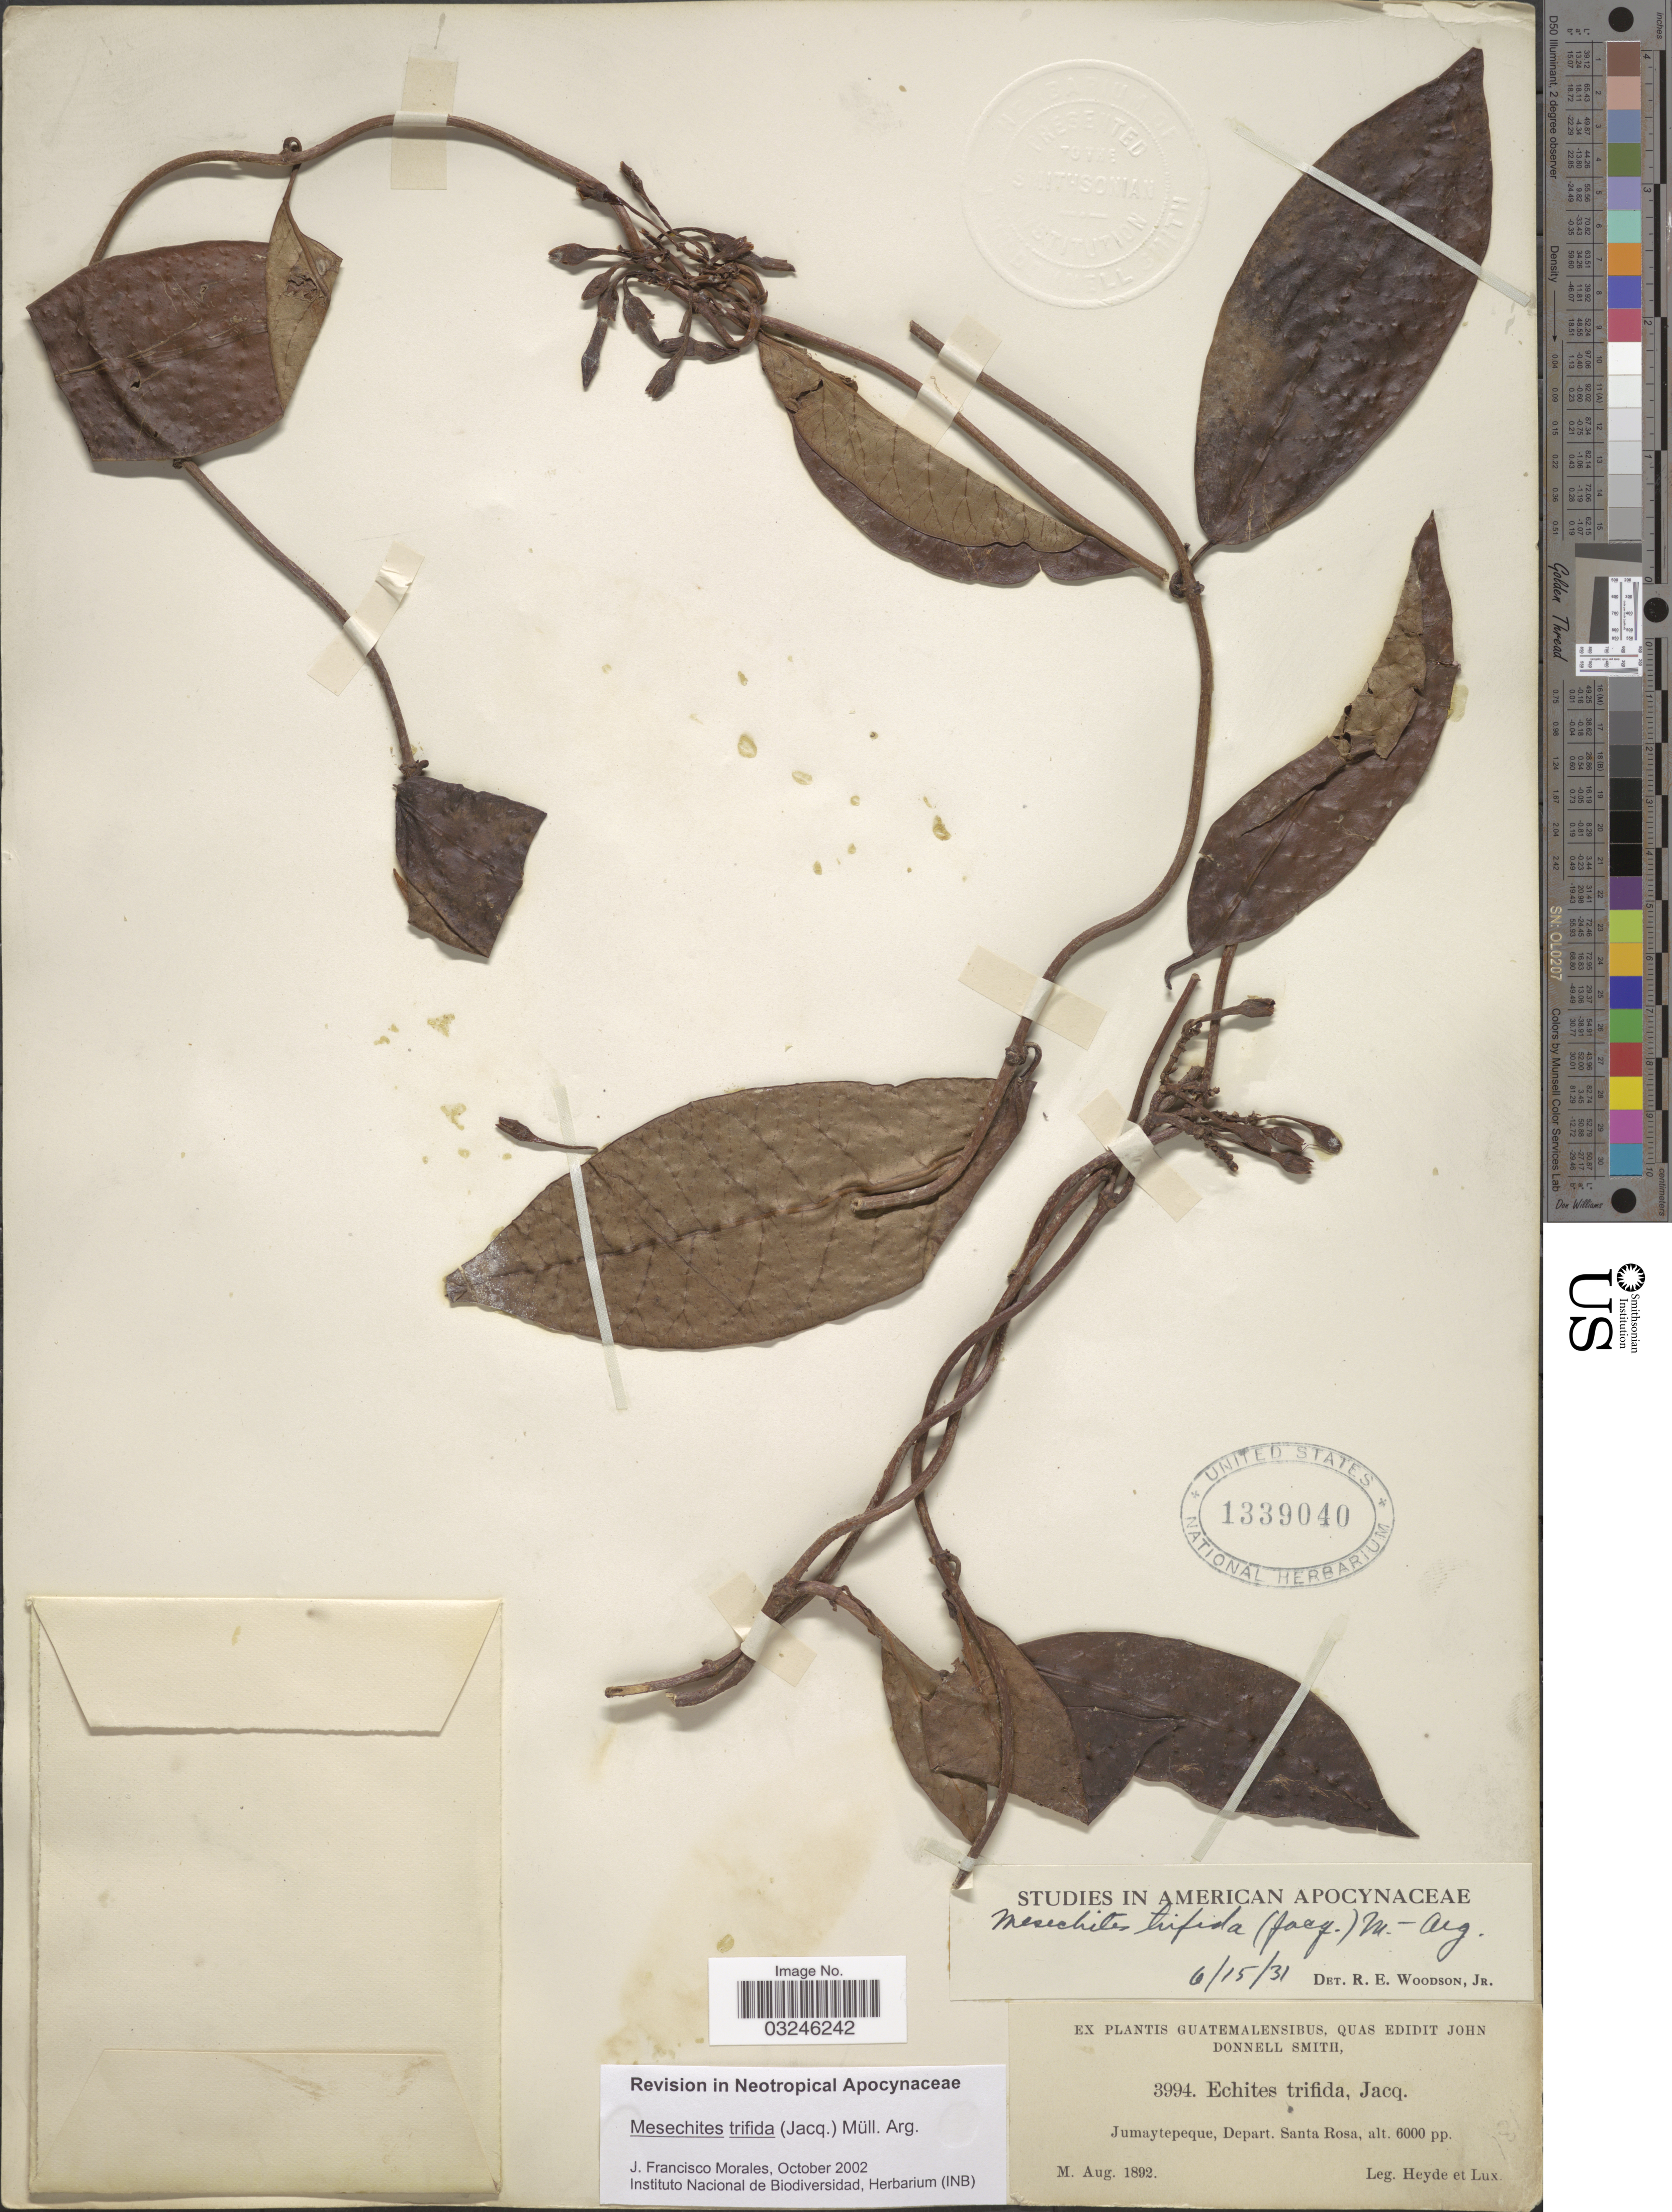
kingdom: Plantae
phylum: Tracheophyta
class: Magnoliopsida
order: Gentianales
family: Apocynaceae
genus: Mesechites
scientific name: Mesechites trifidus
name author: (Jacq.) Müll. Arg.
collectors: Heyde & Lux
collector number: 3994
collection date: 1892-08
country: Guatemala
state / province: Santa Rosa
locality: Jumaytepeque, Depart. Santa Rosa.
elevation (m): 1829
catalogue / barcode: US 1339040